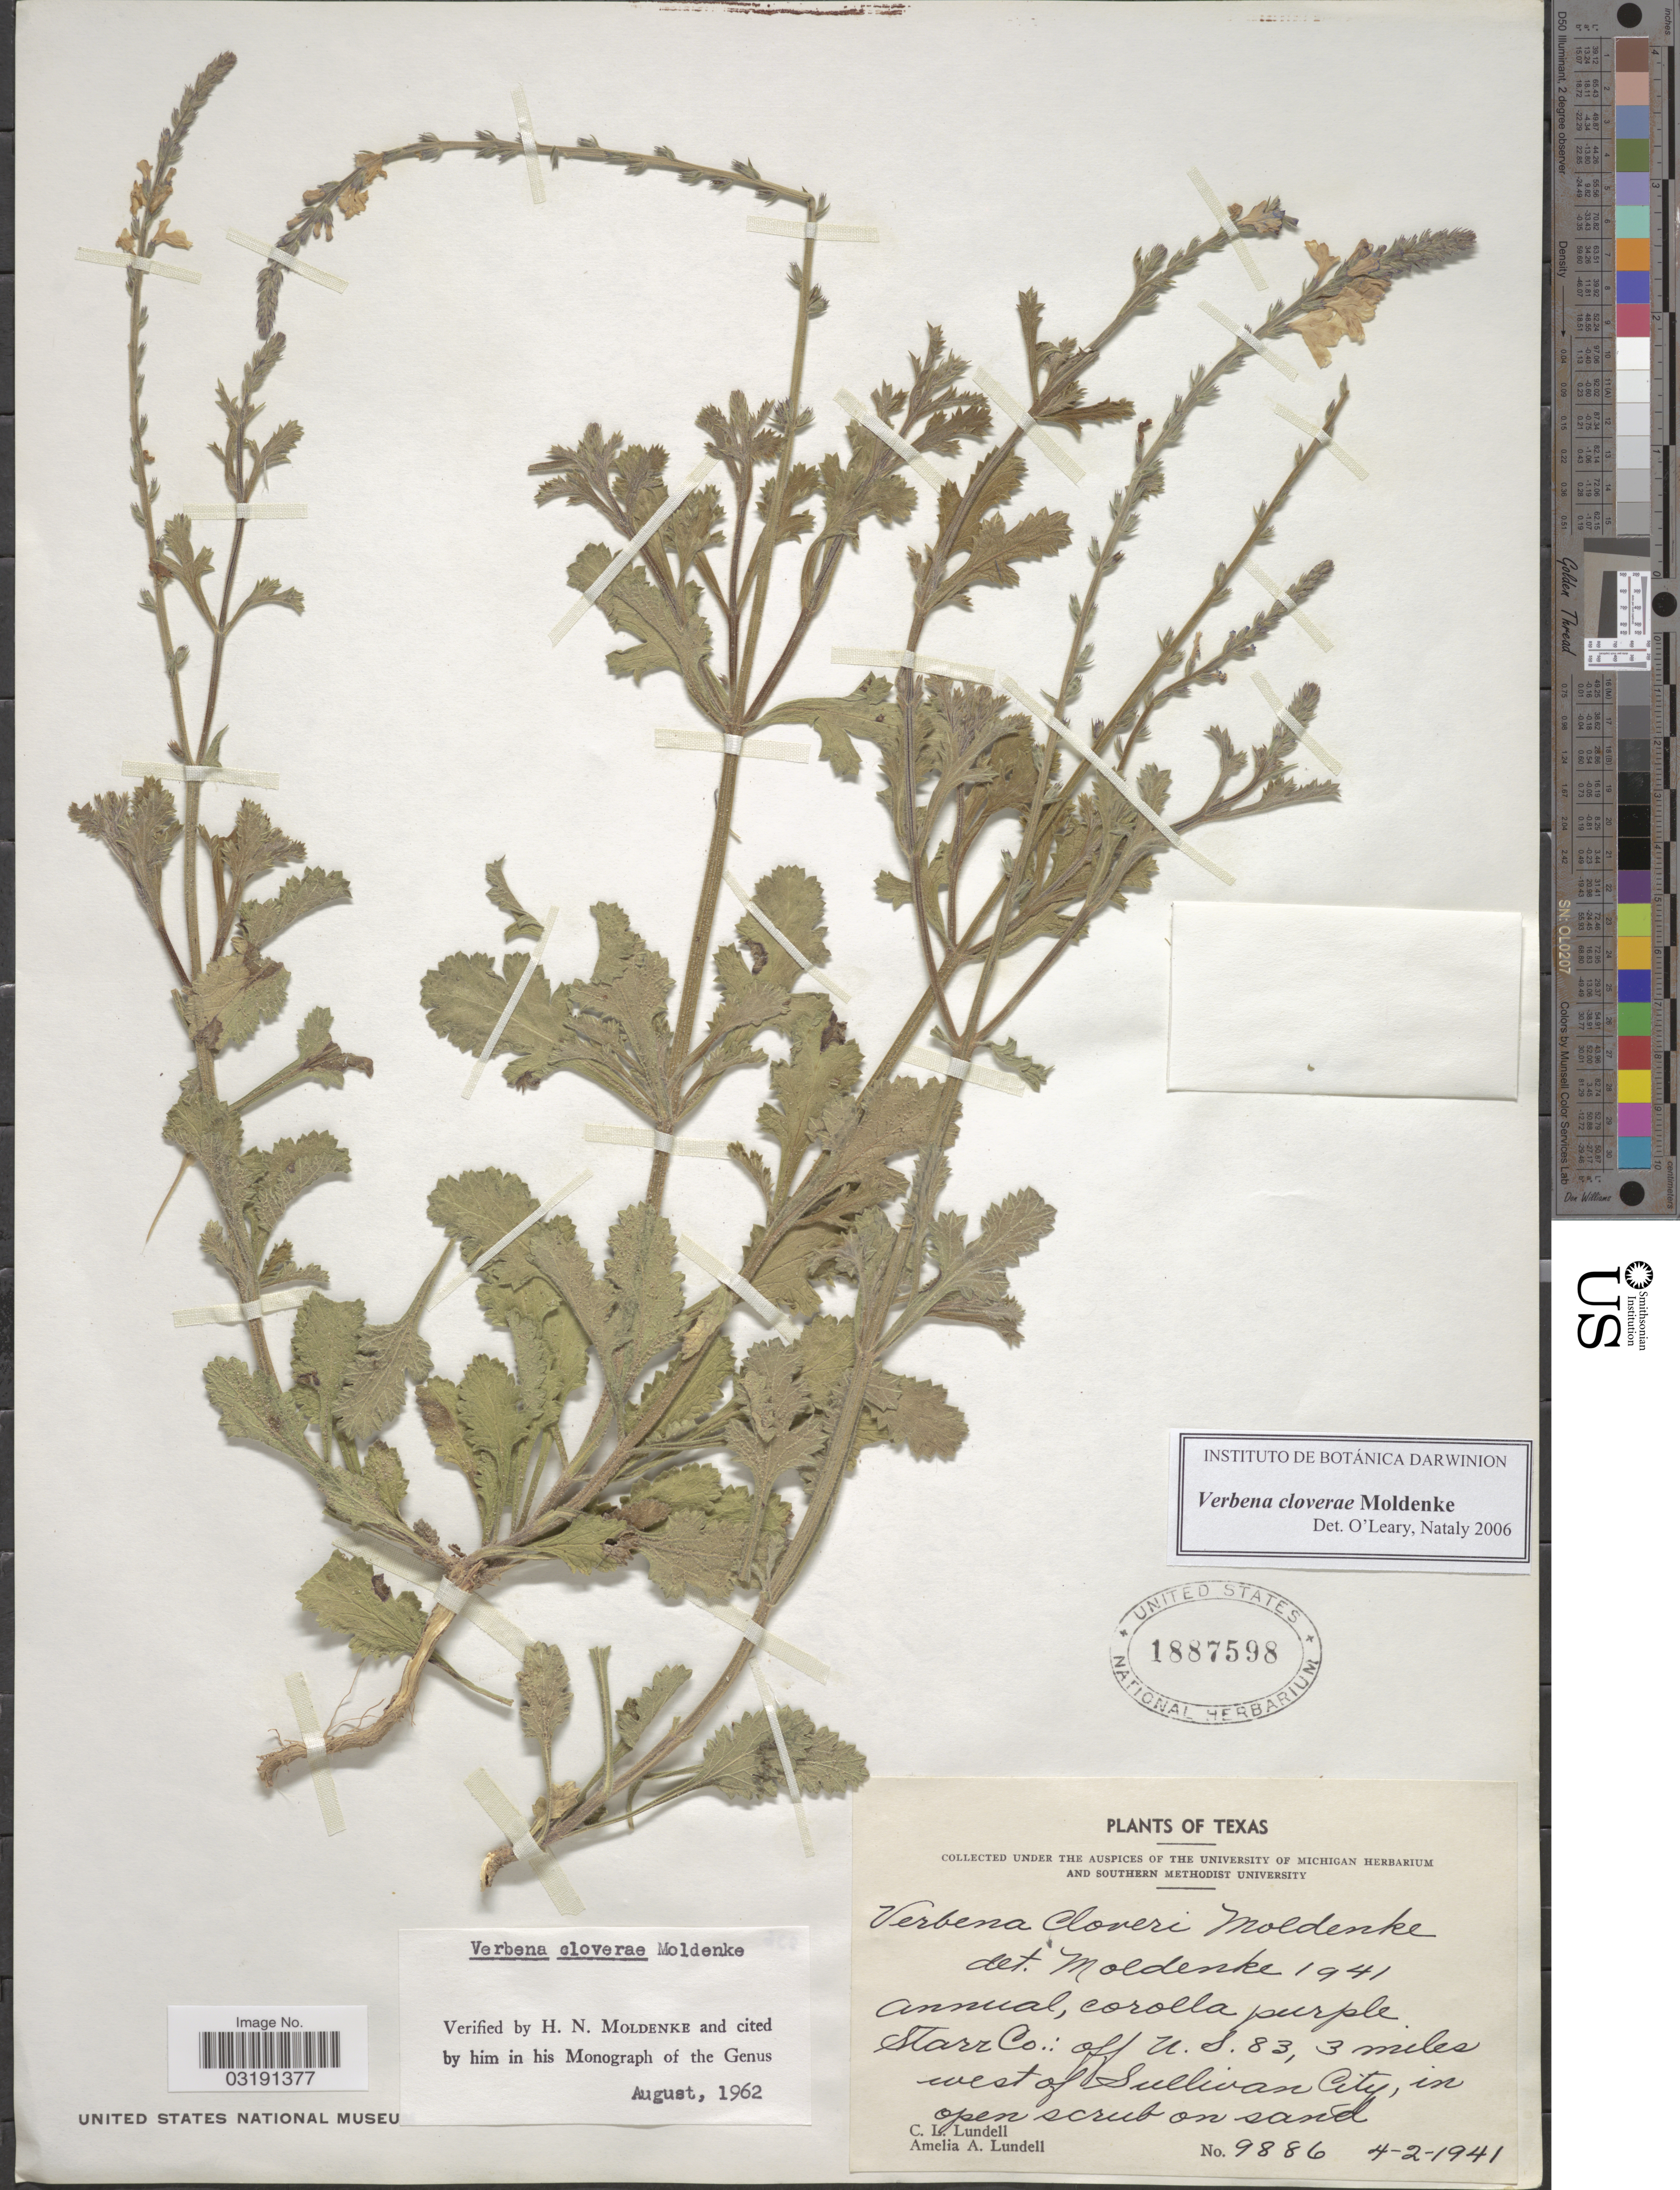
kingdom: Plantae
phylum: Tracheophyta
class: Magnoliopsida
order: Lamiales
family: Verbenaceae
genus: Verbena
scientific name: Verbena cloverae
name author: Moldenke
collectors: C. L. Lundell & A. A. Lundell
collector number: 9886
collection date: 1941-04-02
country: United States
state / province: Texas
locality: Starr Co.: off U.S. 83, 3 miles west of Sullivan City.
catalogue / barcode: US 1887598